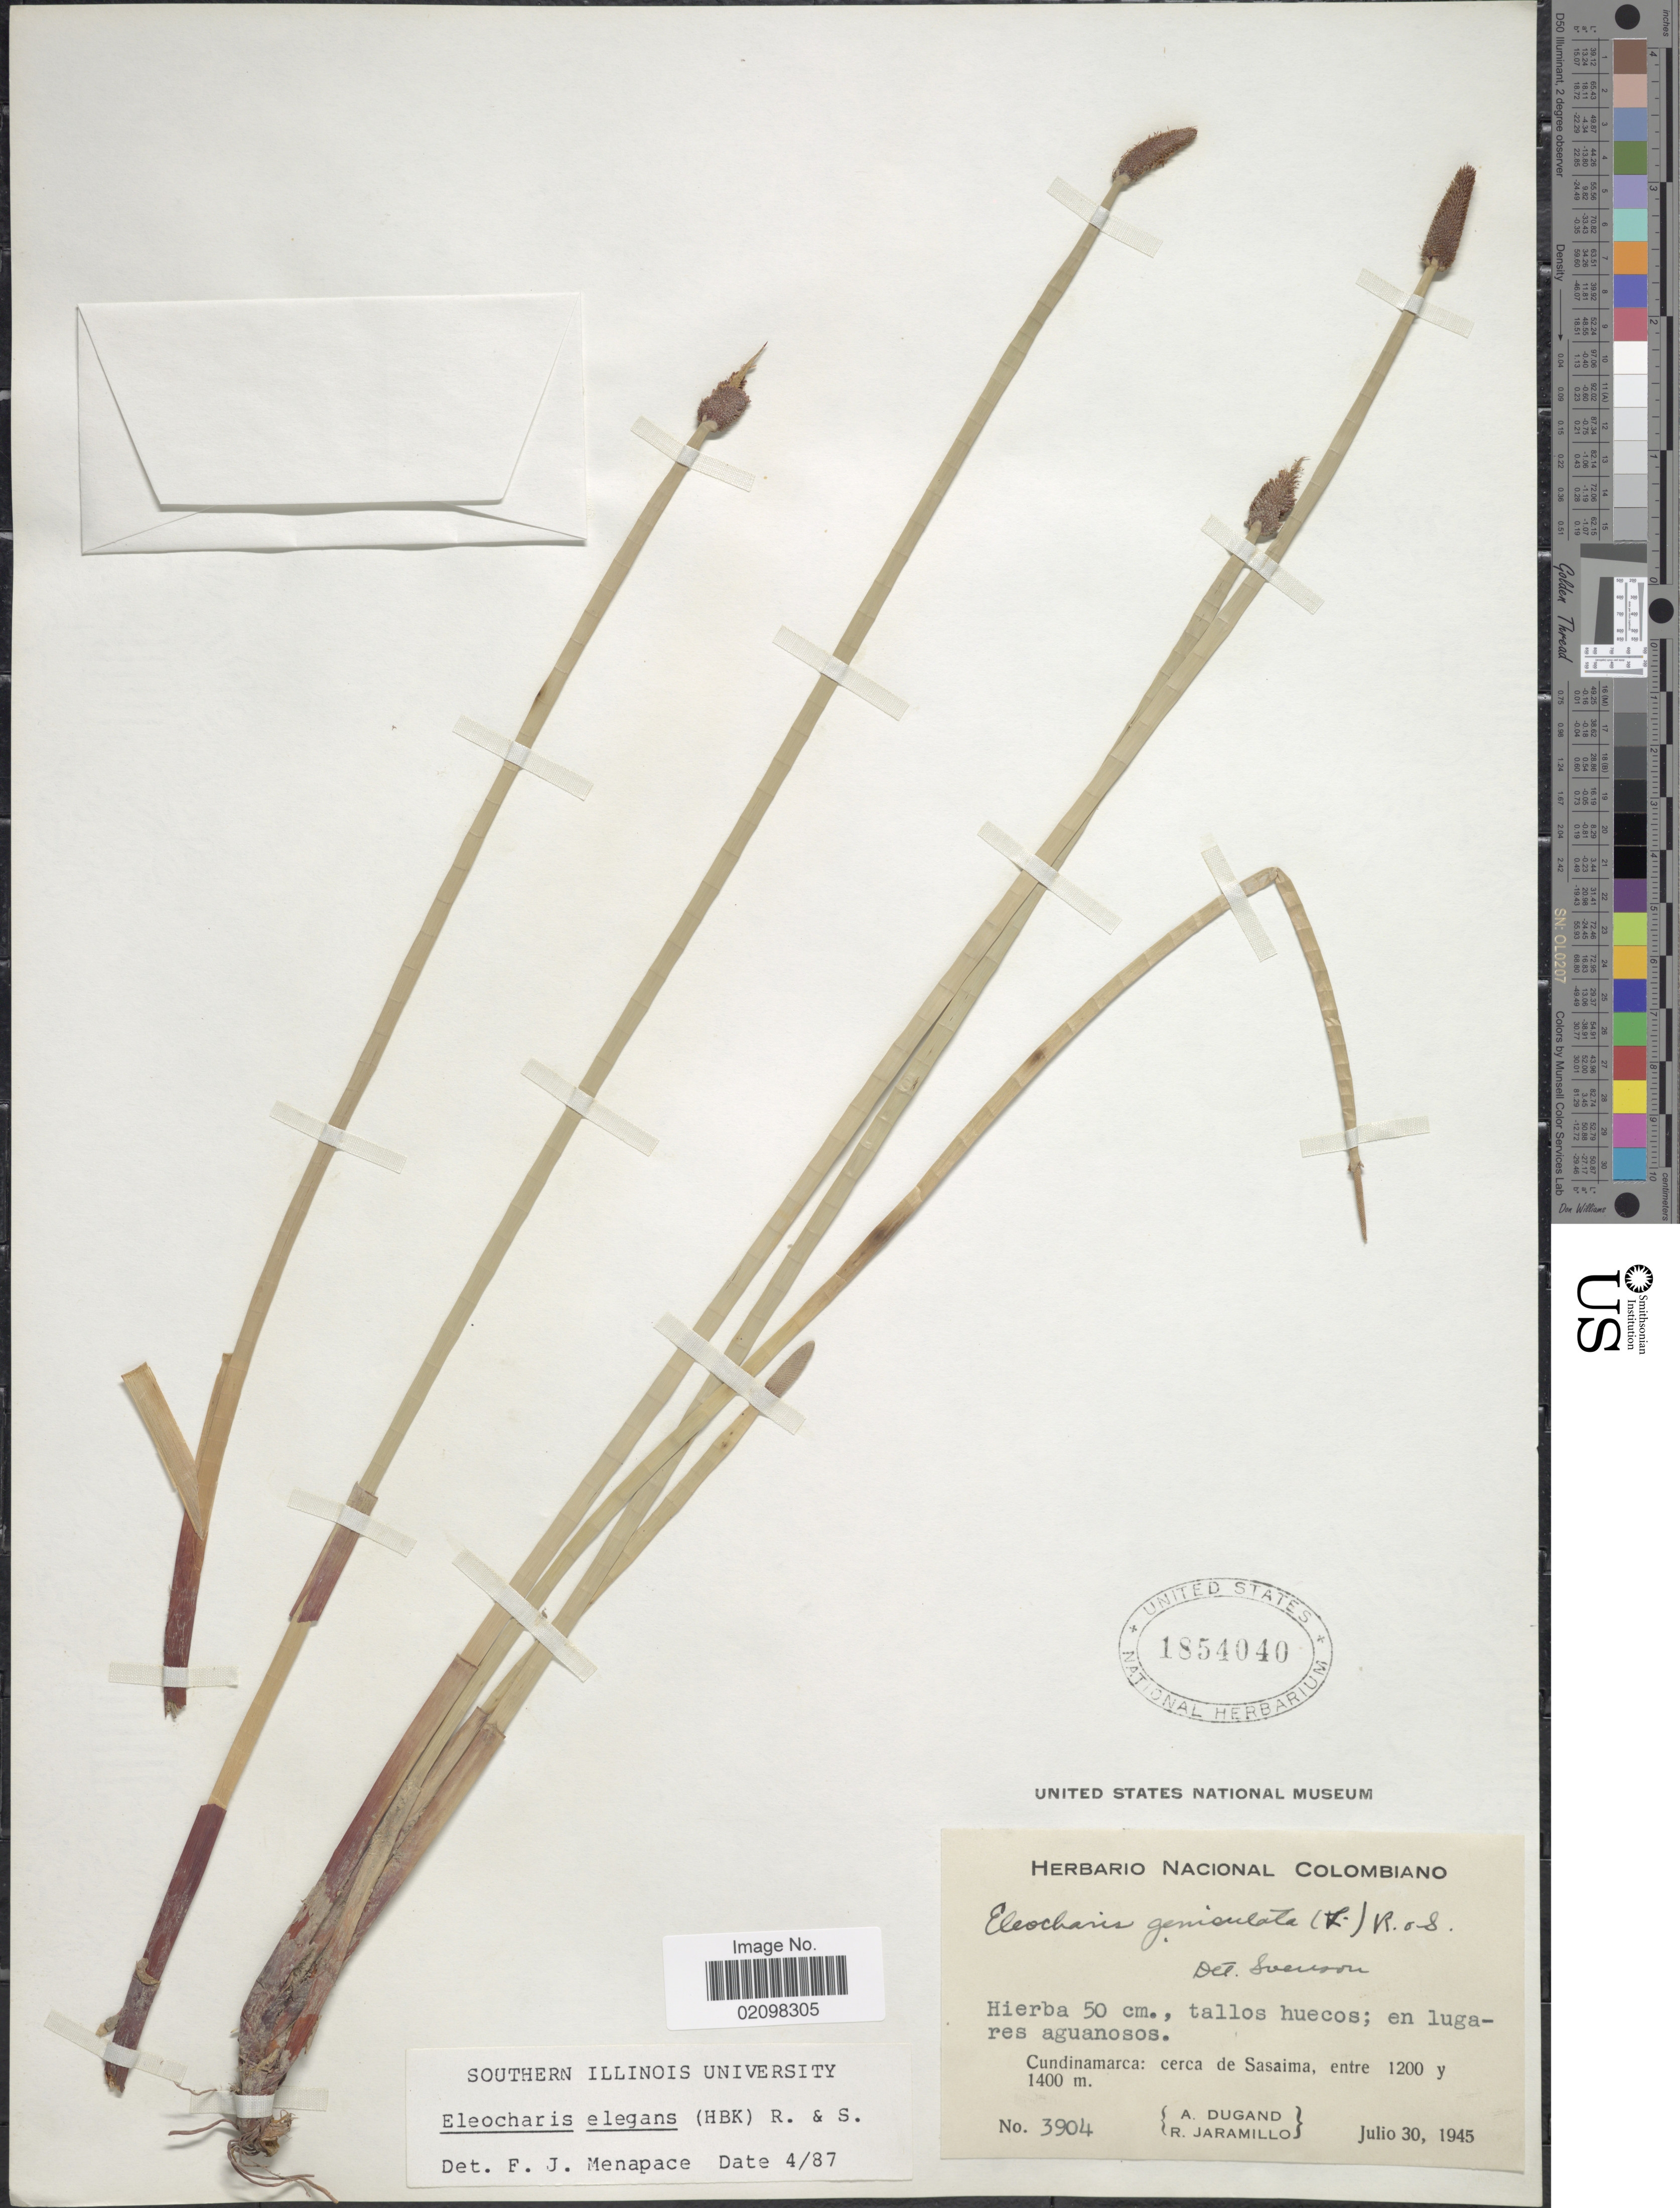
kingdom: Plantae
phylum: Tracheophyta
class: Liliopsida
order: Poales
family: Cyperaceae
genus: Eleocharis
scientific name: Eleocharis elegans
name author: (Kunth) Roem. & Schult.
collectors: A. Dugand & R. Jaramillo M.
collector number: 3904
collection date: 1945-07-30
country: Colombia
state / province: Cundinamarca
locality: Cerca de Sasaima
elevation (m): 1200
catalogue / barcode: US 1854040